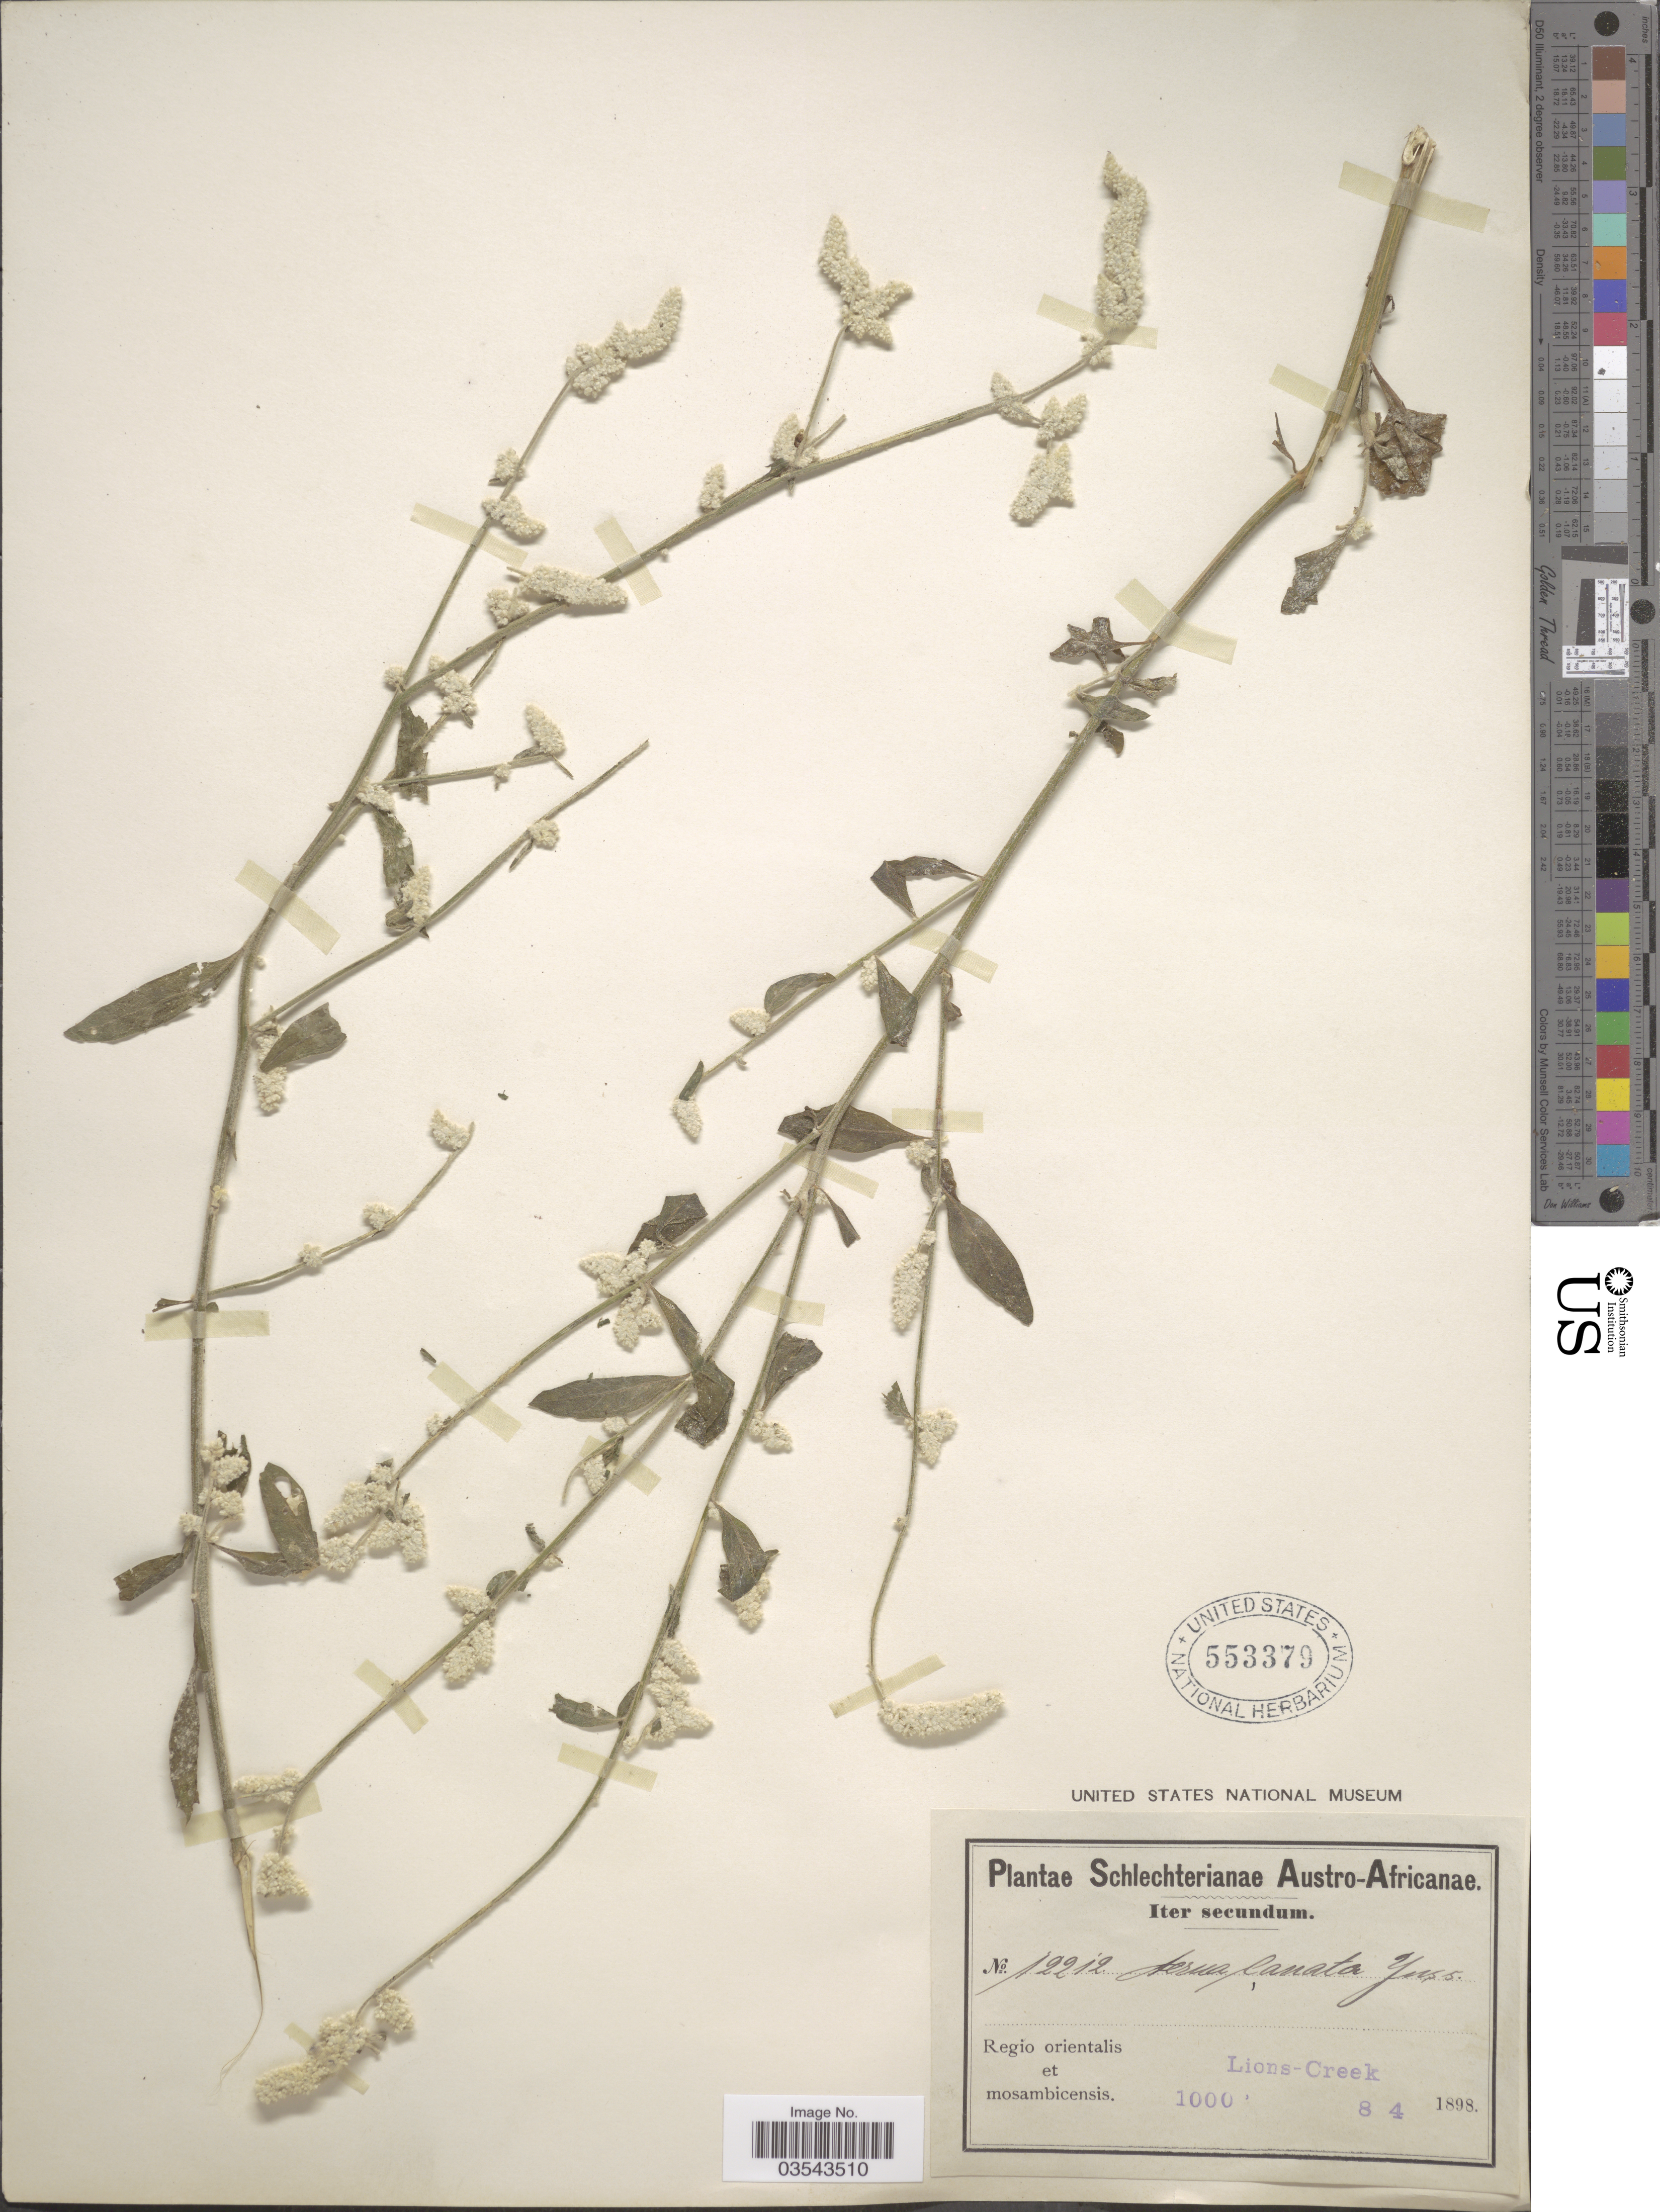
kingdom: Plantae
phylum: Tracheophyta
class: Magnoliopsida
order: Caryophyllales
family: Amaranthaceae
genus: Ouret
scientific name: Ouret lanata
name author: (L.) Kuntze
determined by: U.S. National Herbarium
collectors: Schlechter, --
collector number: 12212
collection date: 1898-04-08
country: Mozambique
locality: Austro-Africanae. Regio orientalis et mosambicensis. Lions-Creek.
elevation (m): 305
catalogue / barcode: US 553379